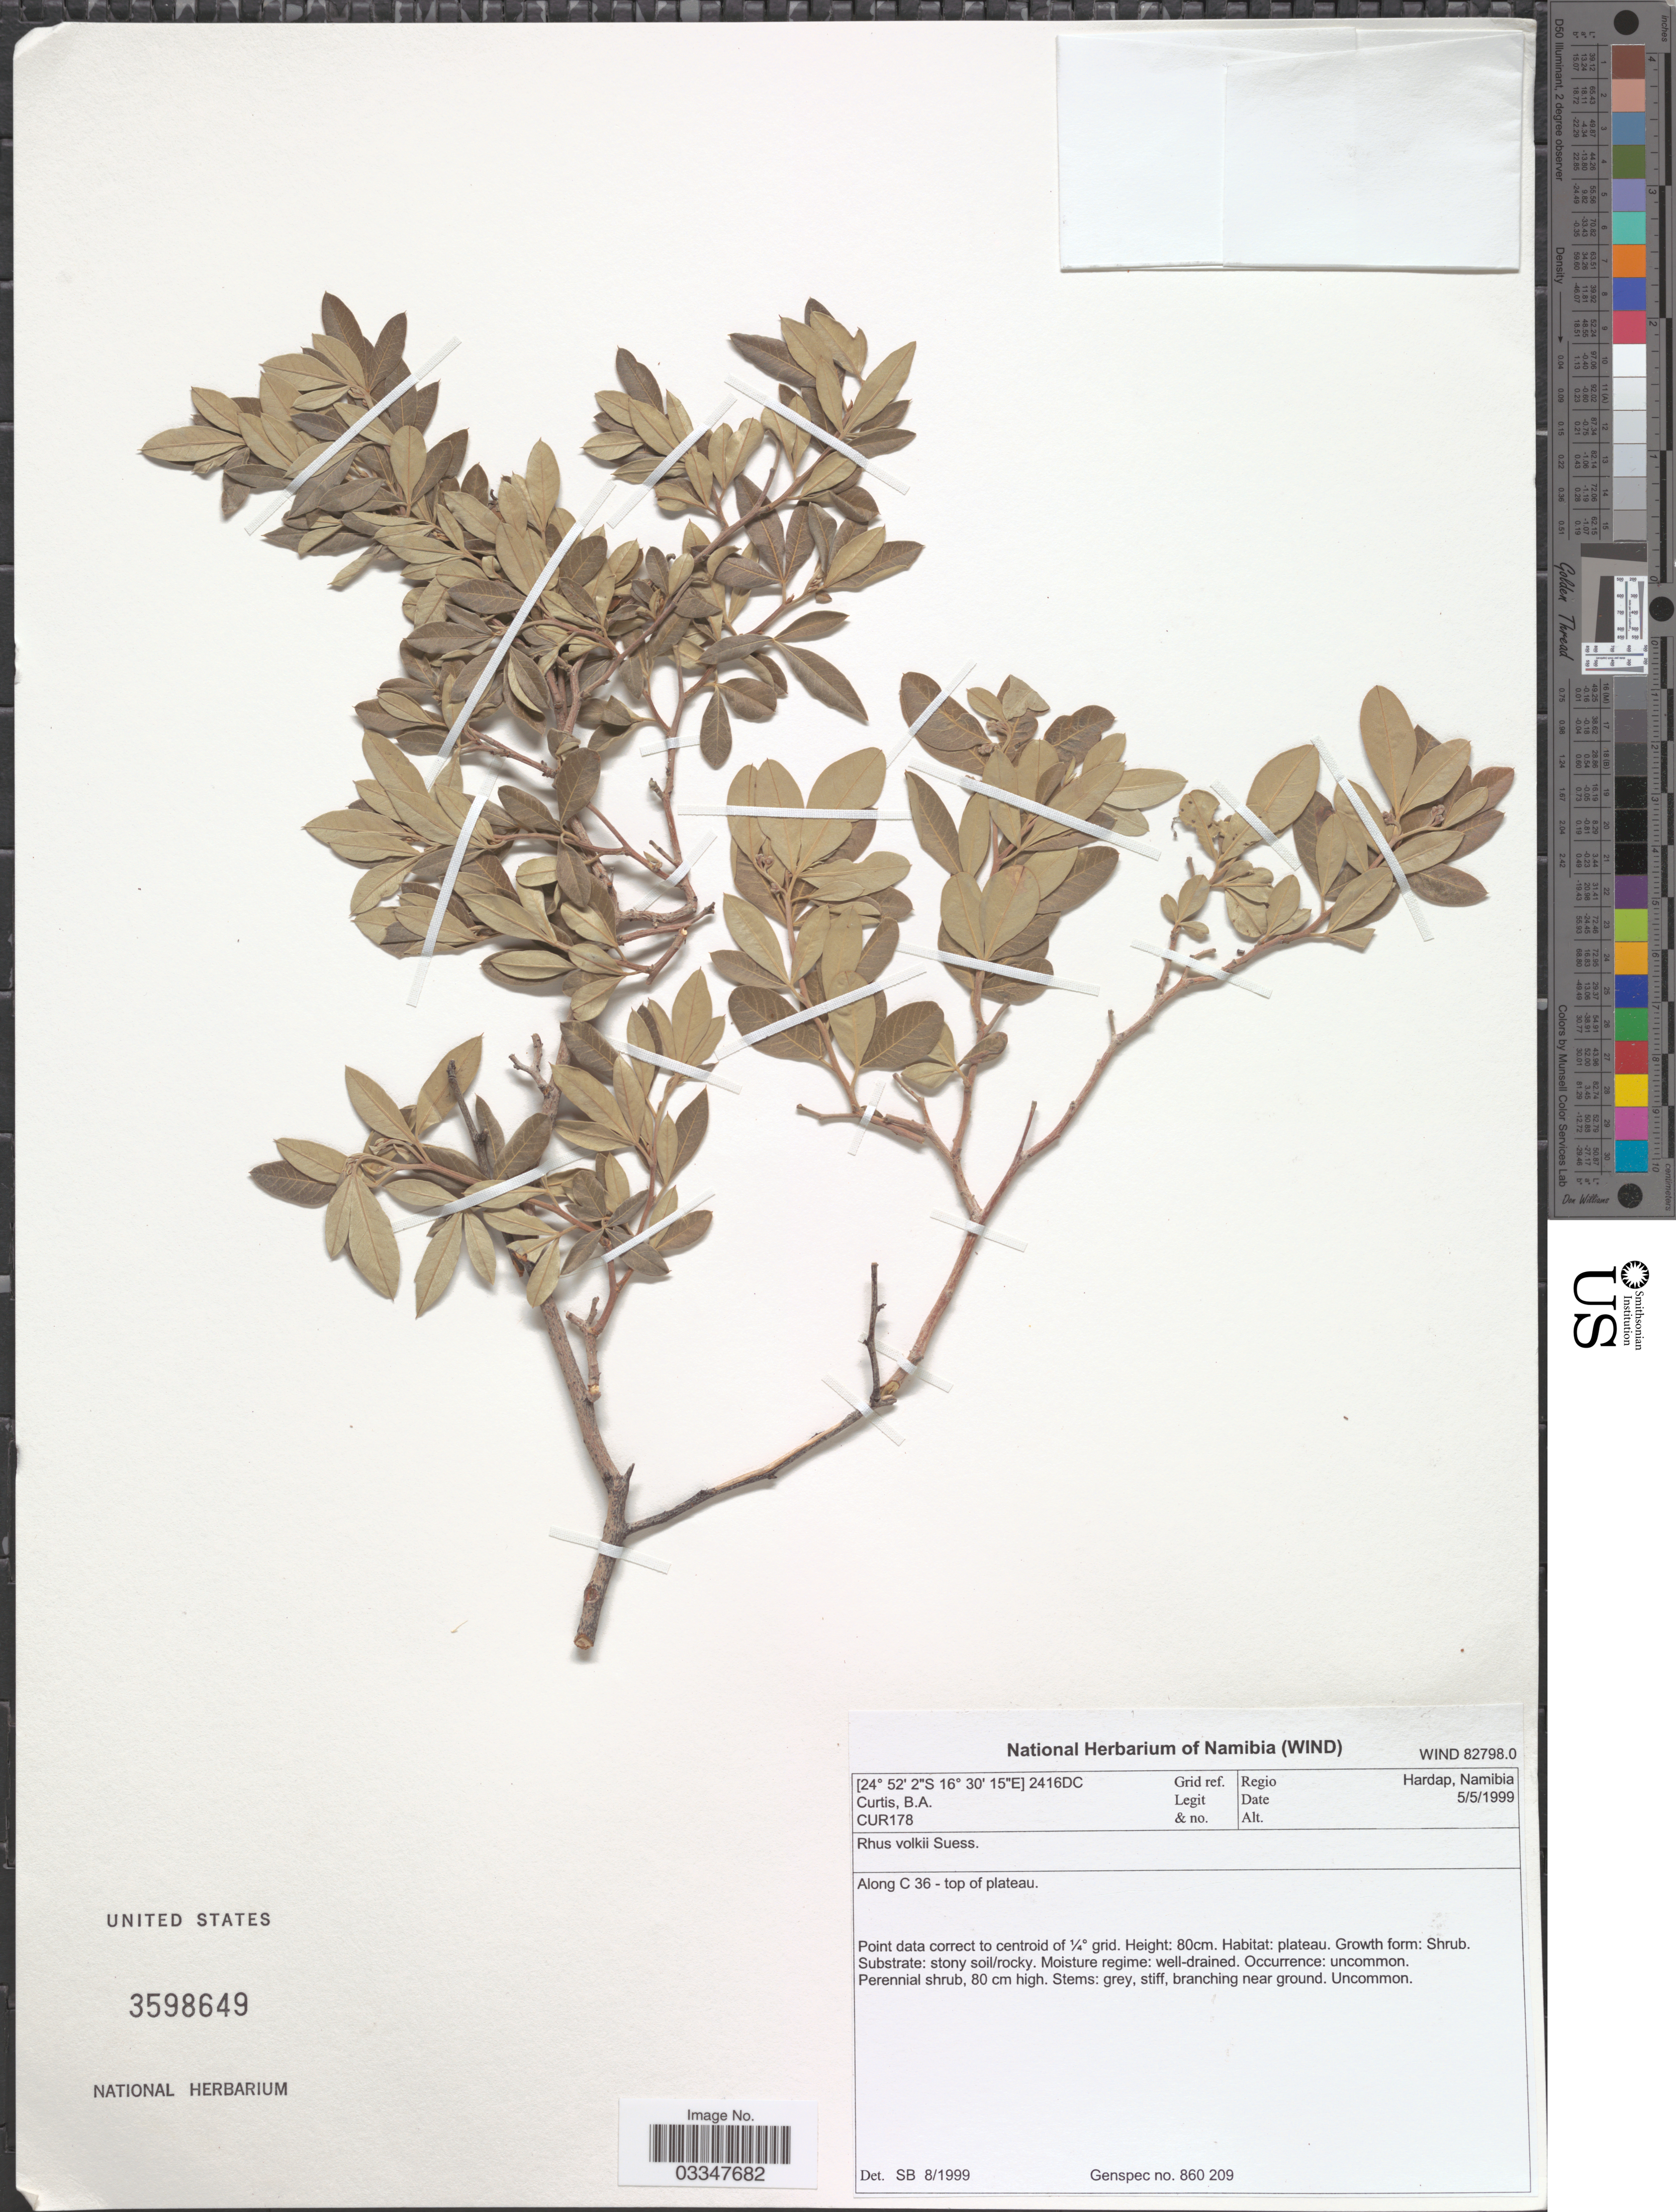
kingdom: Plantae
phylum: Tracheophyta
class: Magnoliopsida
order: Sapindales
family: Anacardiaceae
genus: Rhus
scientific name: Rhus volkii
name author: Suess.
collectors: B. A. Curtis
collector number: CUR178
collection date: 1999-05-05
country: Namibia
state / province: Hardap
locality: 2416DC Grid ref. Regio Hardap. Along C 36 - top of plateau.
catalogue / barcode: US 3598649